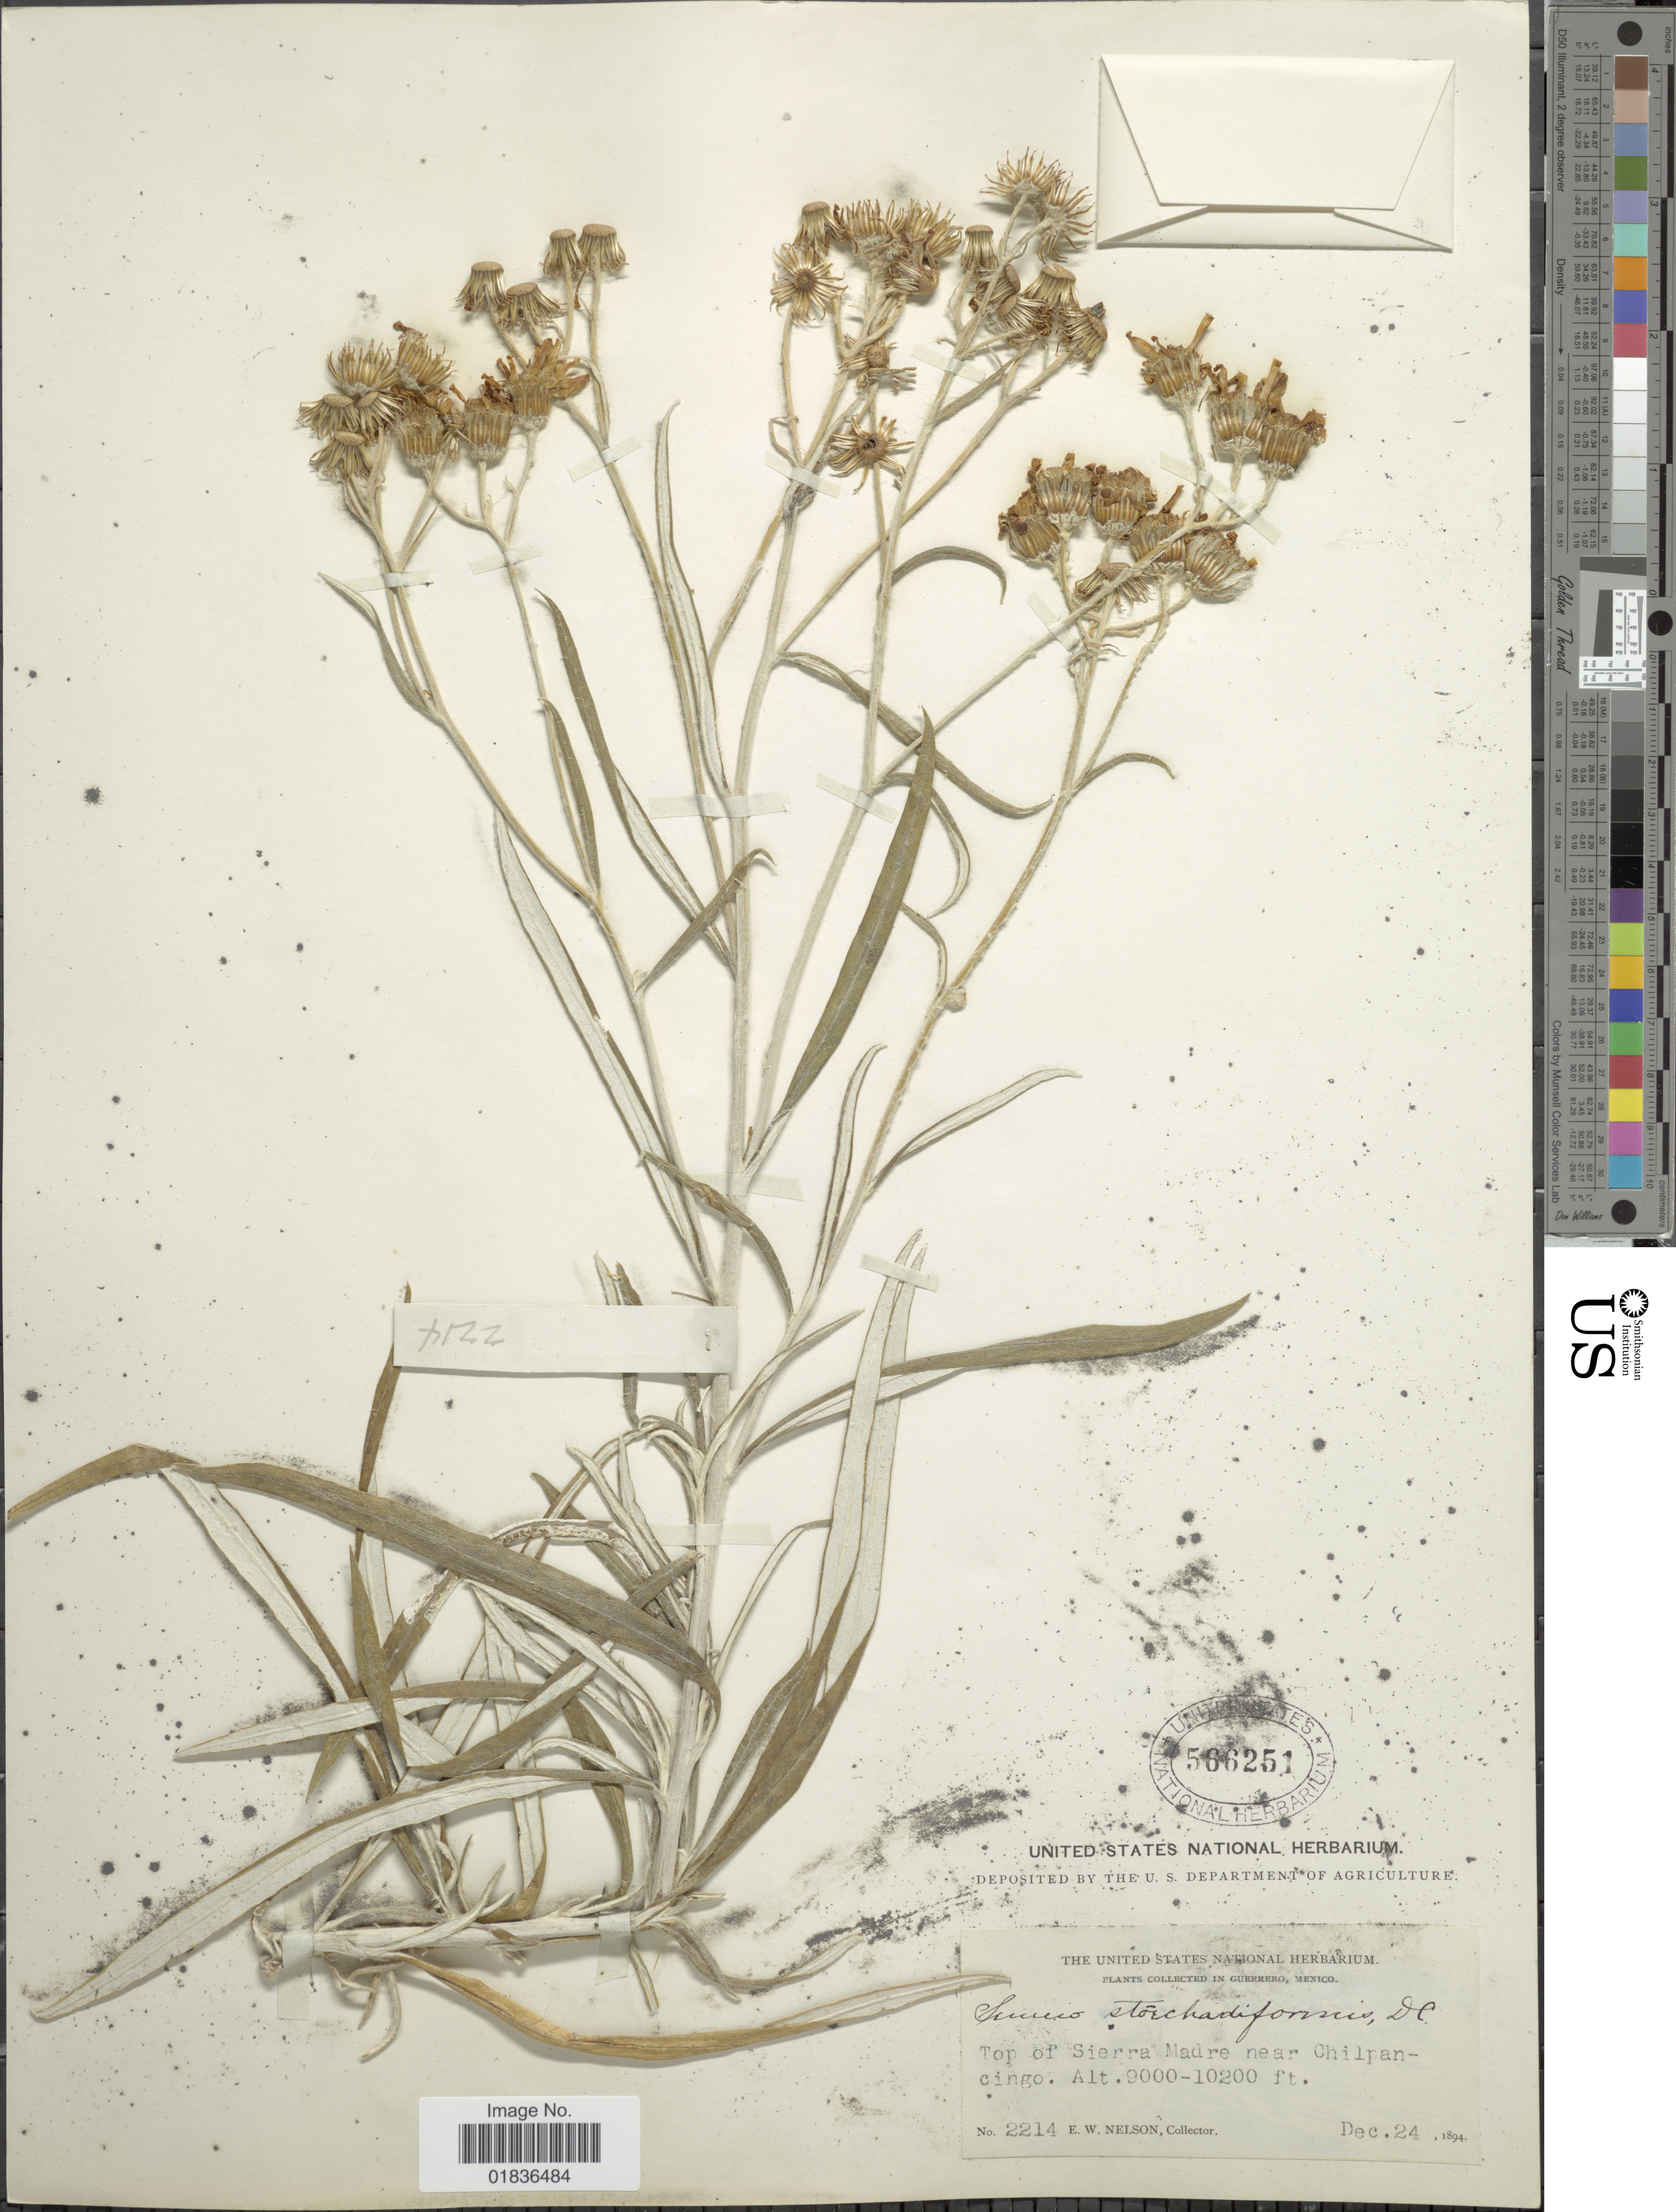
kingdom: Plantae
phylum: Tracheophyta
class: Magnoliopsida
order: Asterales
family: Asteraceae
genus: Senecio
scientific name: Senecio stoechadiformis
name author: DC.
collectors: E. W. Nelson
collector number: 2214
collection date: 1894-12-24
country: Mexico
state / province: Guerrero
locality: Top of Sierra Madre near Chilpancingo.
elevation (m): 2743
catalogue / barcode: US 566251